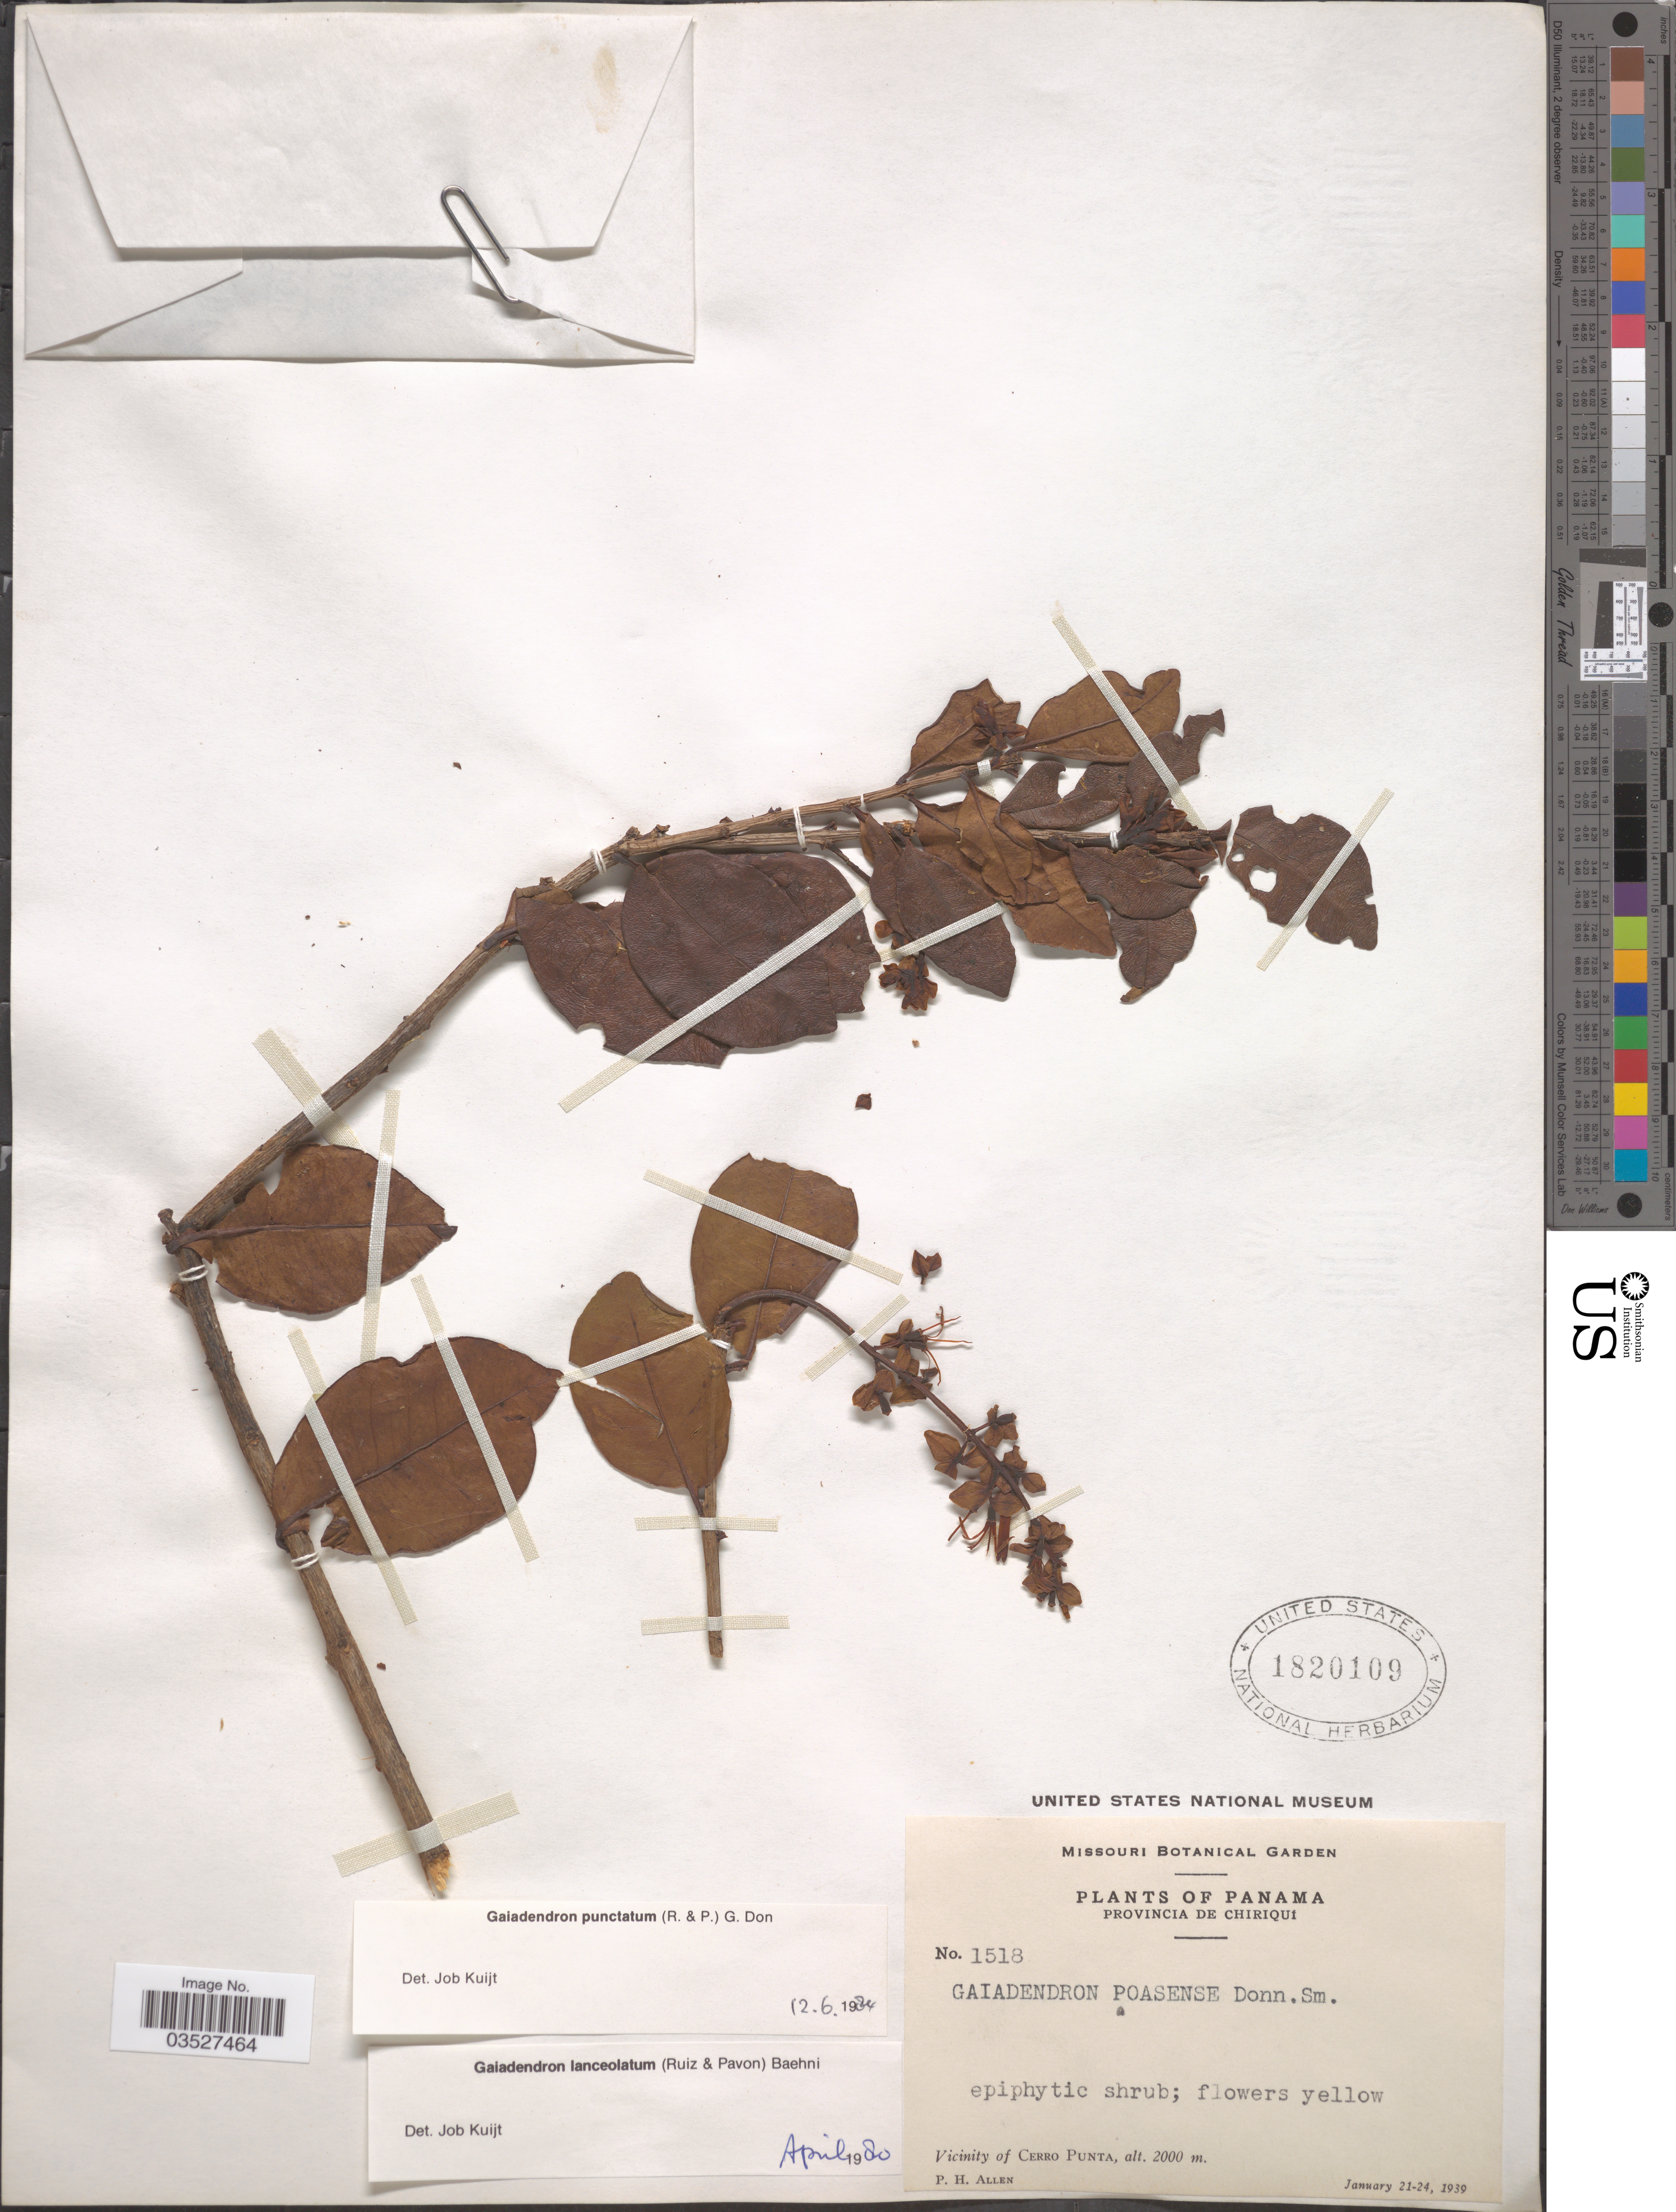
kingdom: Plantae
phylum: Tracheophyta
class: Magnoliopsida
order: Santalales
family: Loranthaceae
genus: Gaiadendron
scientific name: Gaiadendron punctatum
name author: (Ruiz & Pav.) G. Don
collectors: P. H. Allen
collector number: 1518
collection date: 1939-01-21/1939-01-24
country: Panama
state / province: Chiriqui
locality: Vicinity of Cerro Punta.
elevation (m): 2000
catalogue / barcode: US 1820109